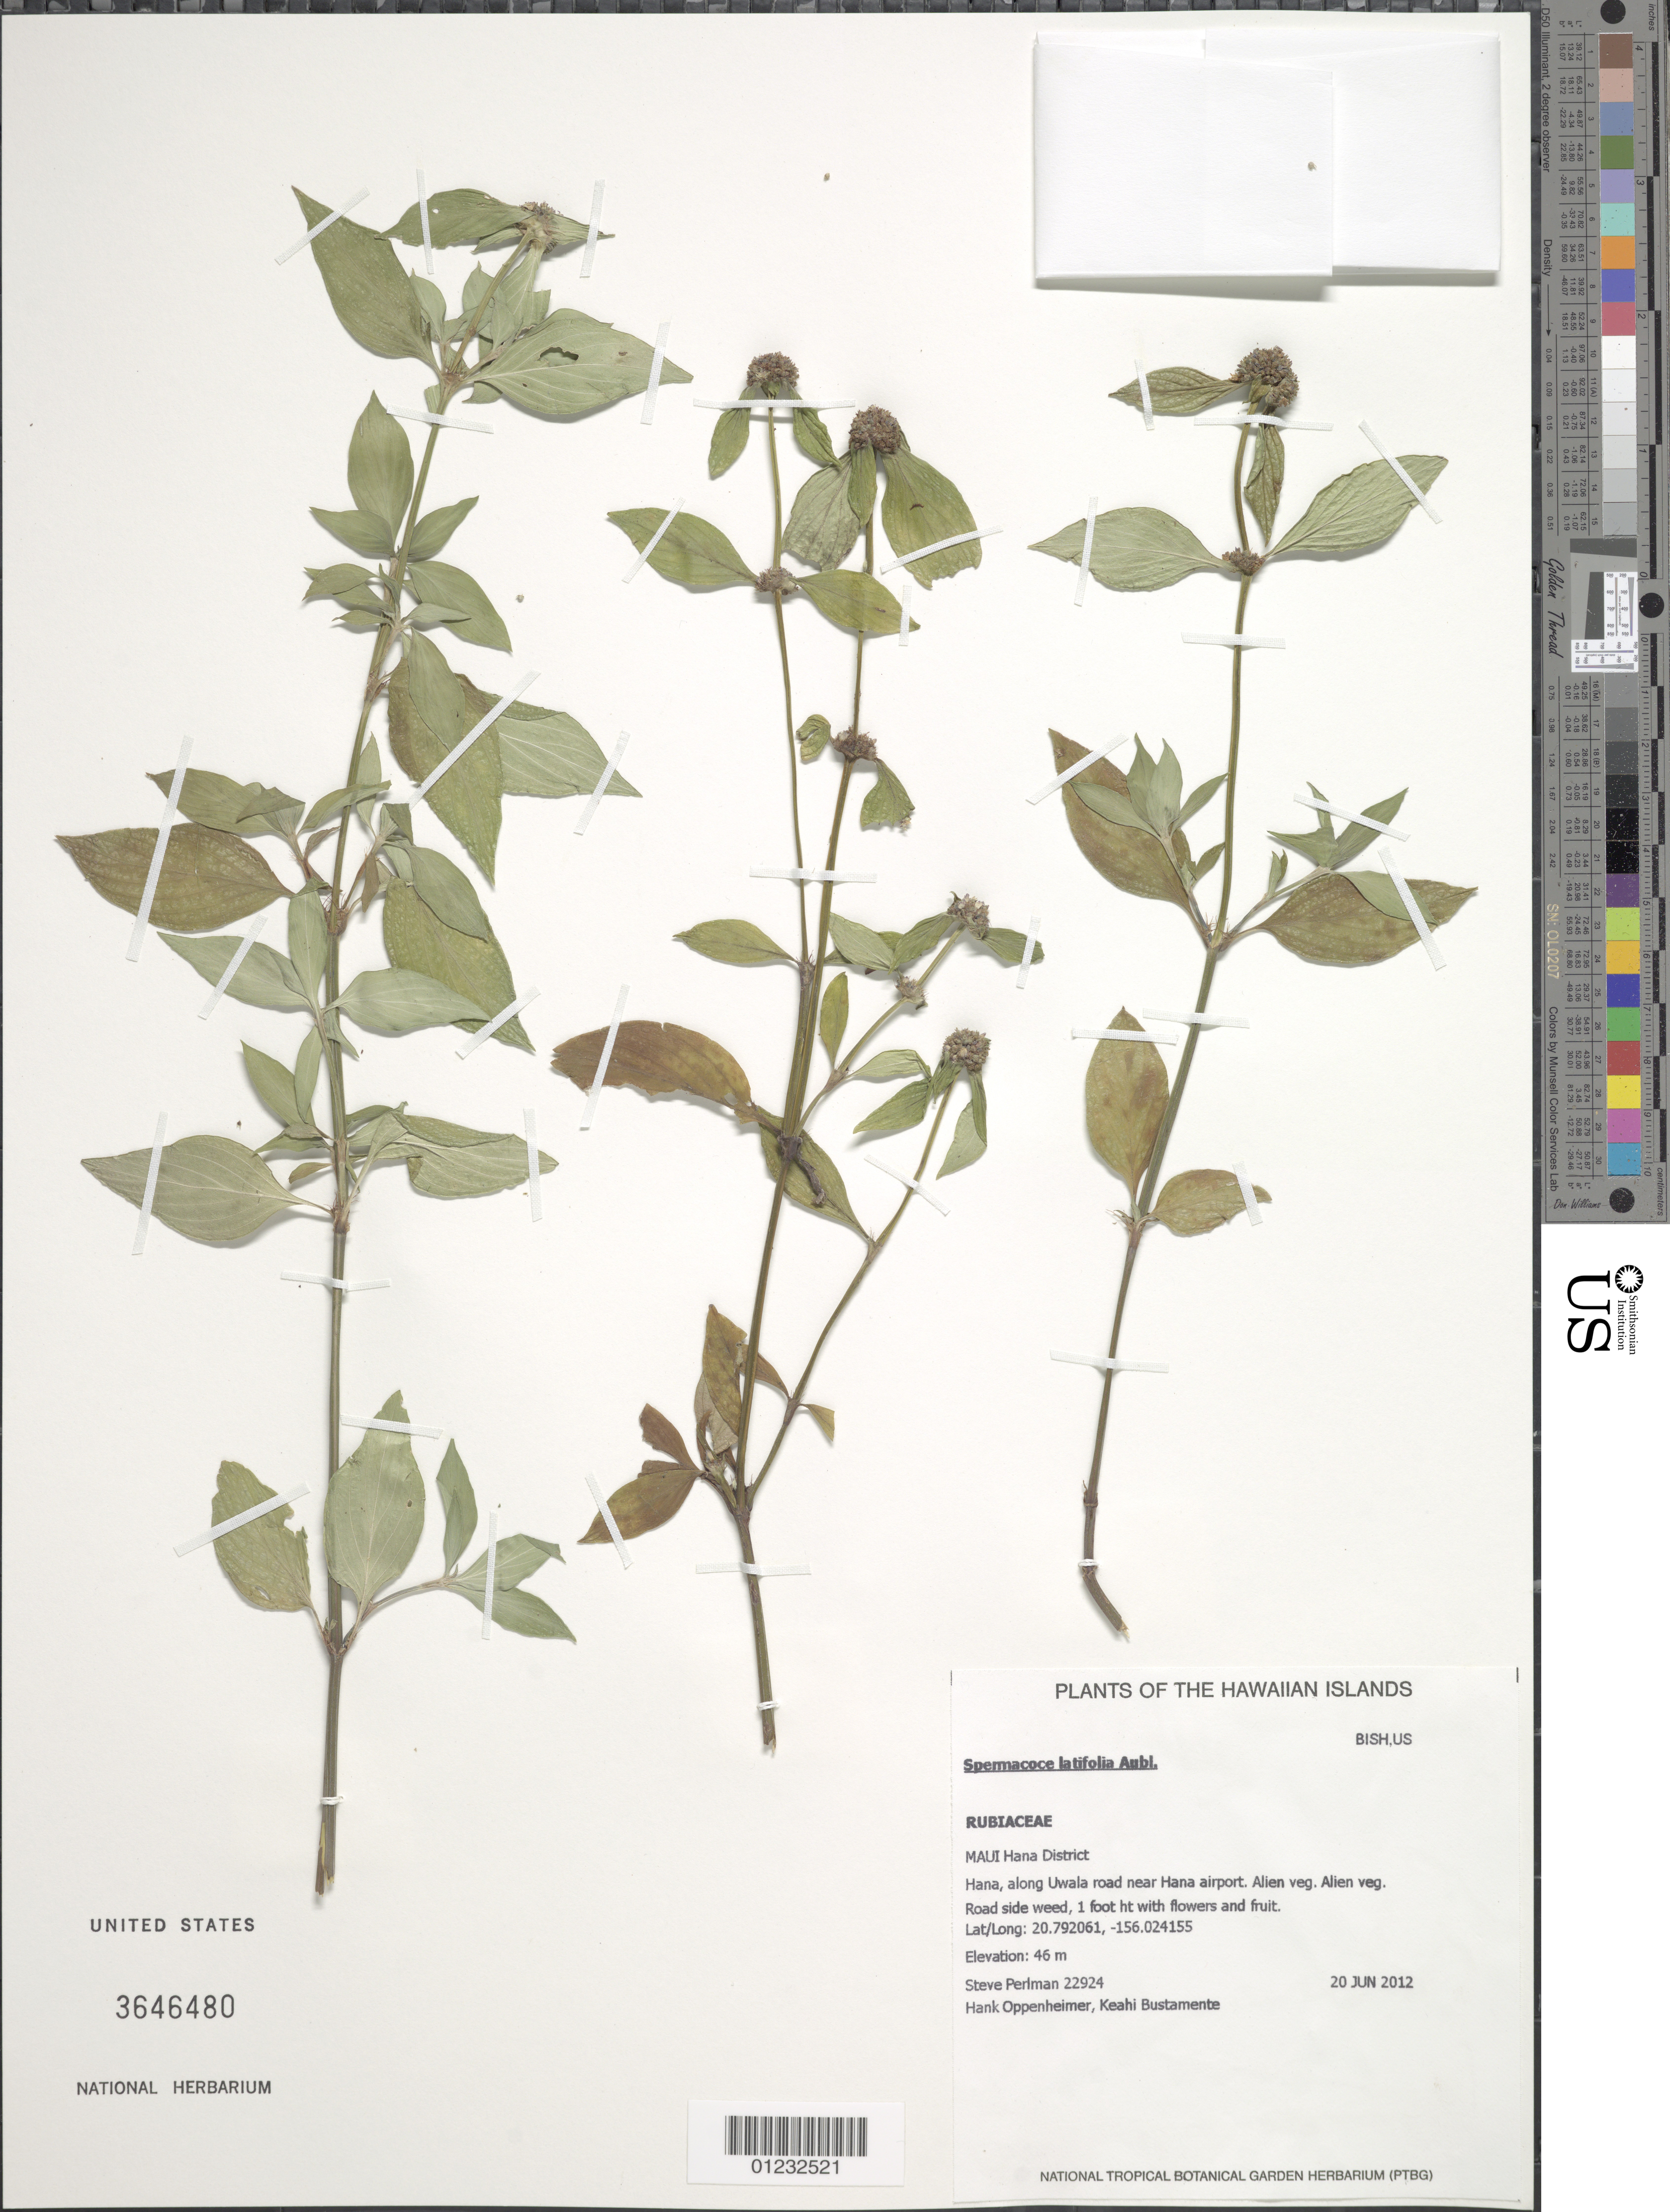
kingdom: Plantae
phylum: Tracheophyta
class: Magnoliopsida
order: Gentianales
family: Rubiaceae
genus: Spermacoce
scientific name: Spermacoce remota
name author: Lam.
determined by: Lorence, David H., (PTBG), National Tropical Botanical Garden (UNITED STATES)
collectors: S. P. Perlman, H. L. Oppenheimer & K. M. Bustamente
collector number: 22924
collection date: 2012-06-20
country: United States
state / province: Hawaii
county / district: Maui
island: Maui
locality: Hamakua District, along Uwala road near Hana airport.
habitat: Alien vegetation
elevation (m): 46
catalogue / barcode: US 3646480